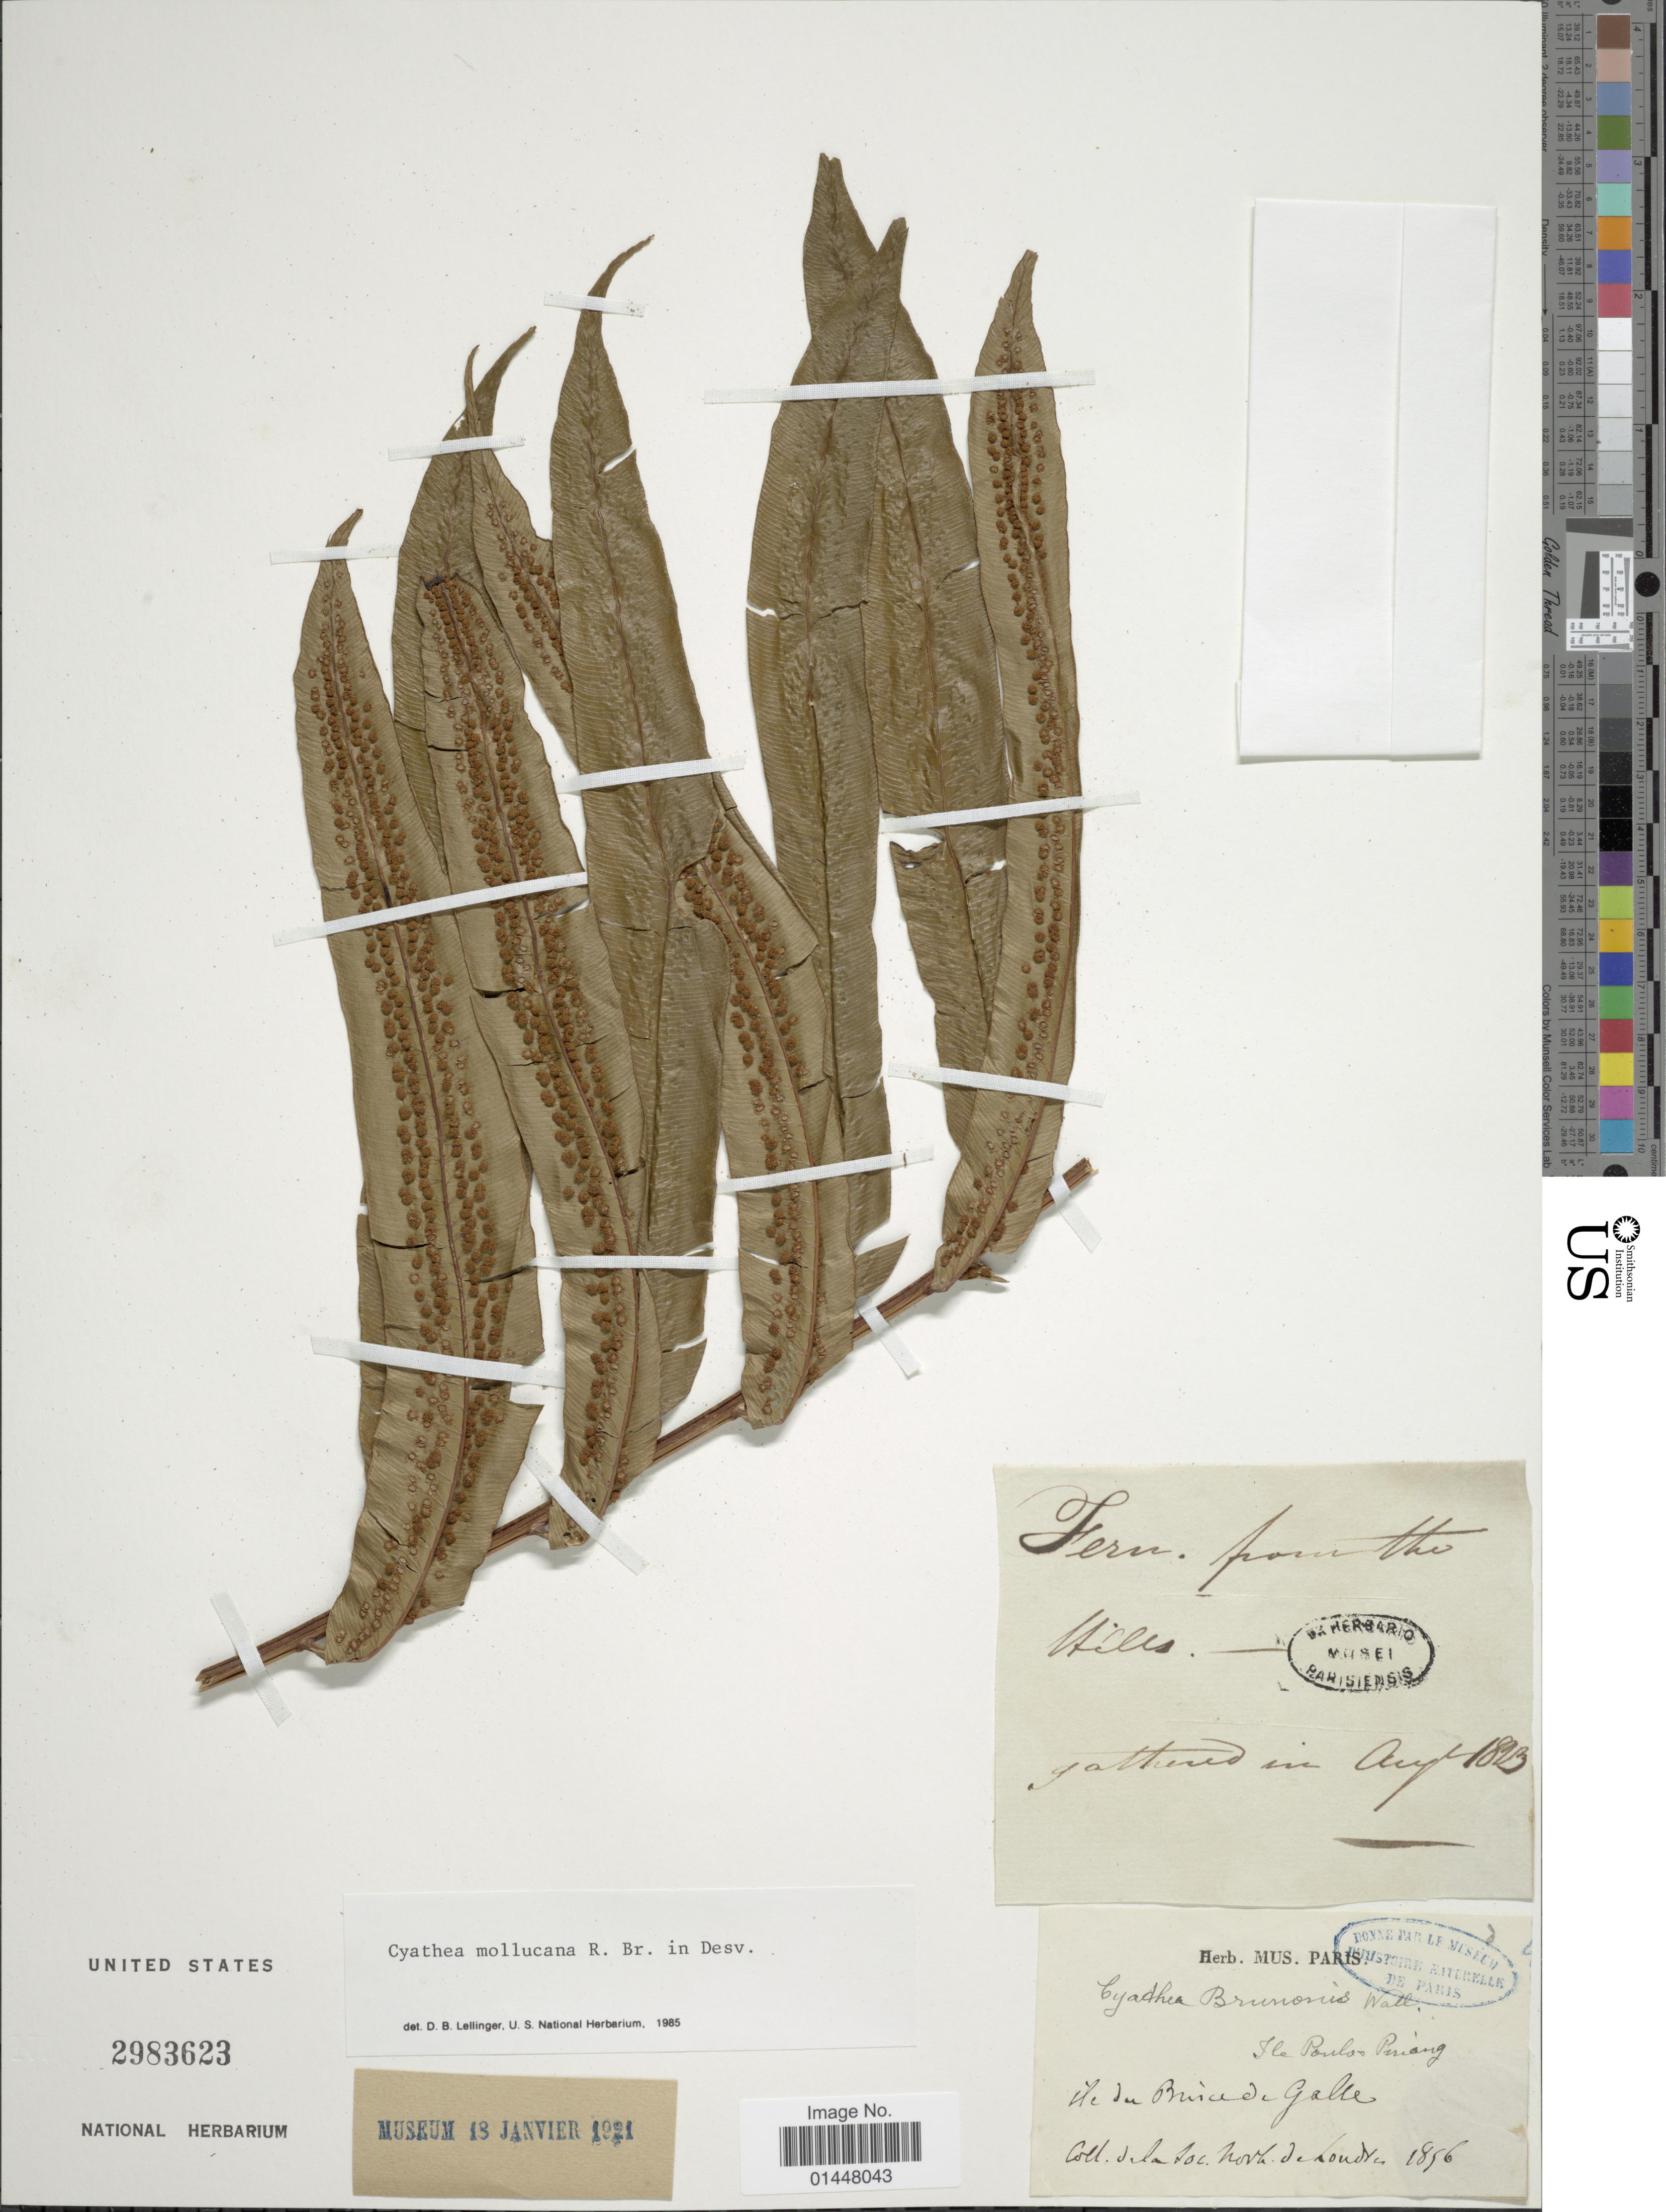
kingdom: Plantae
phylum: Tracheophyta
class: Polypodiopsida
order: Cyatheales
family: Cyatheaceae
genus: Sphaeropteris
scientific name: Sphaeropteris moluccana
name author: (Desv.) R.M. Tryon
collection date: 1856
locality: Ile du Brice de Galle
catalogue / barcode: US 2983623